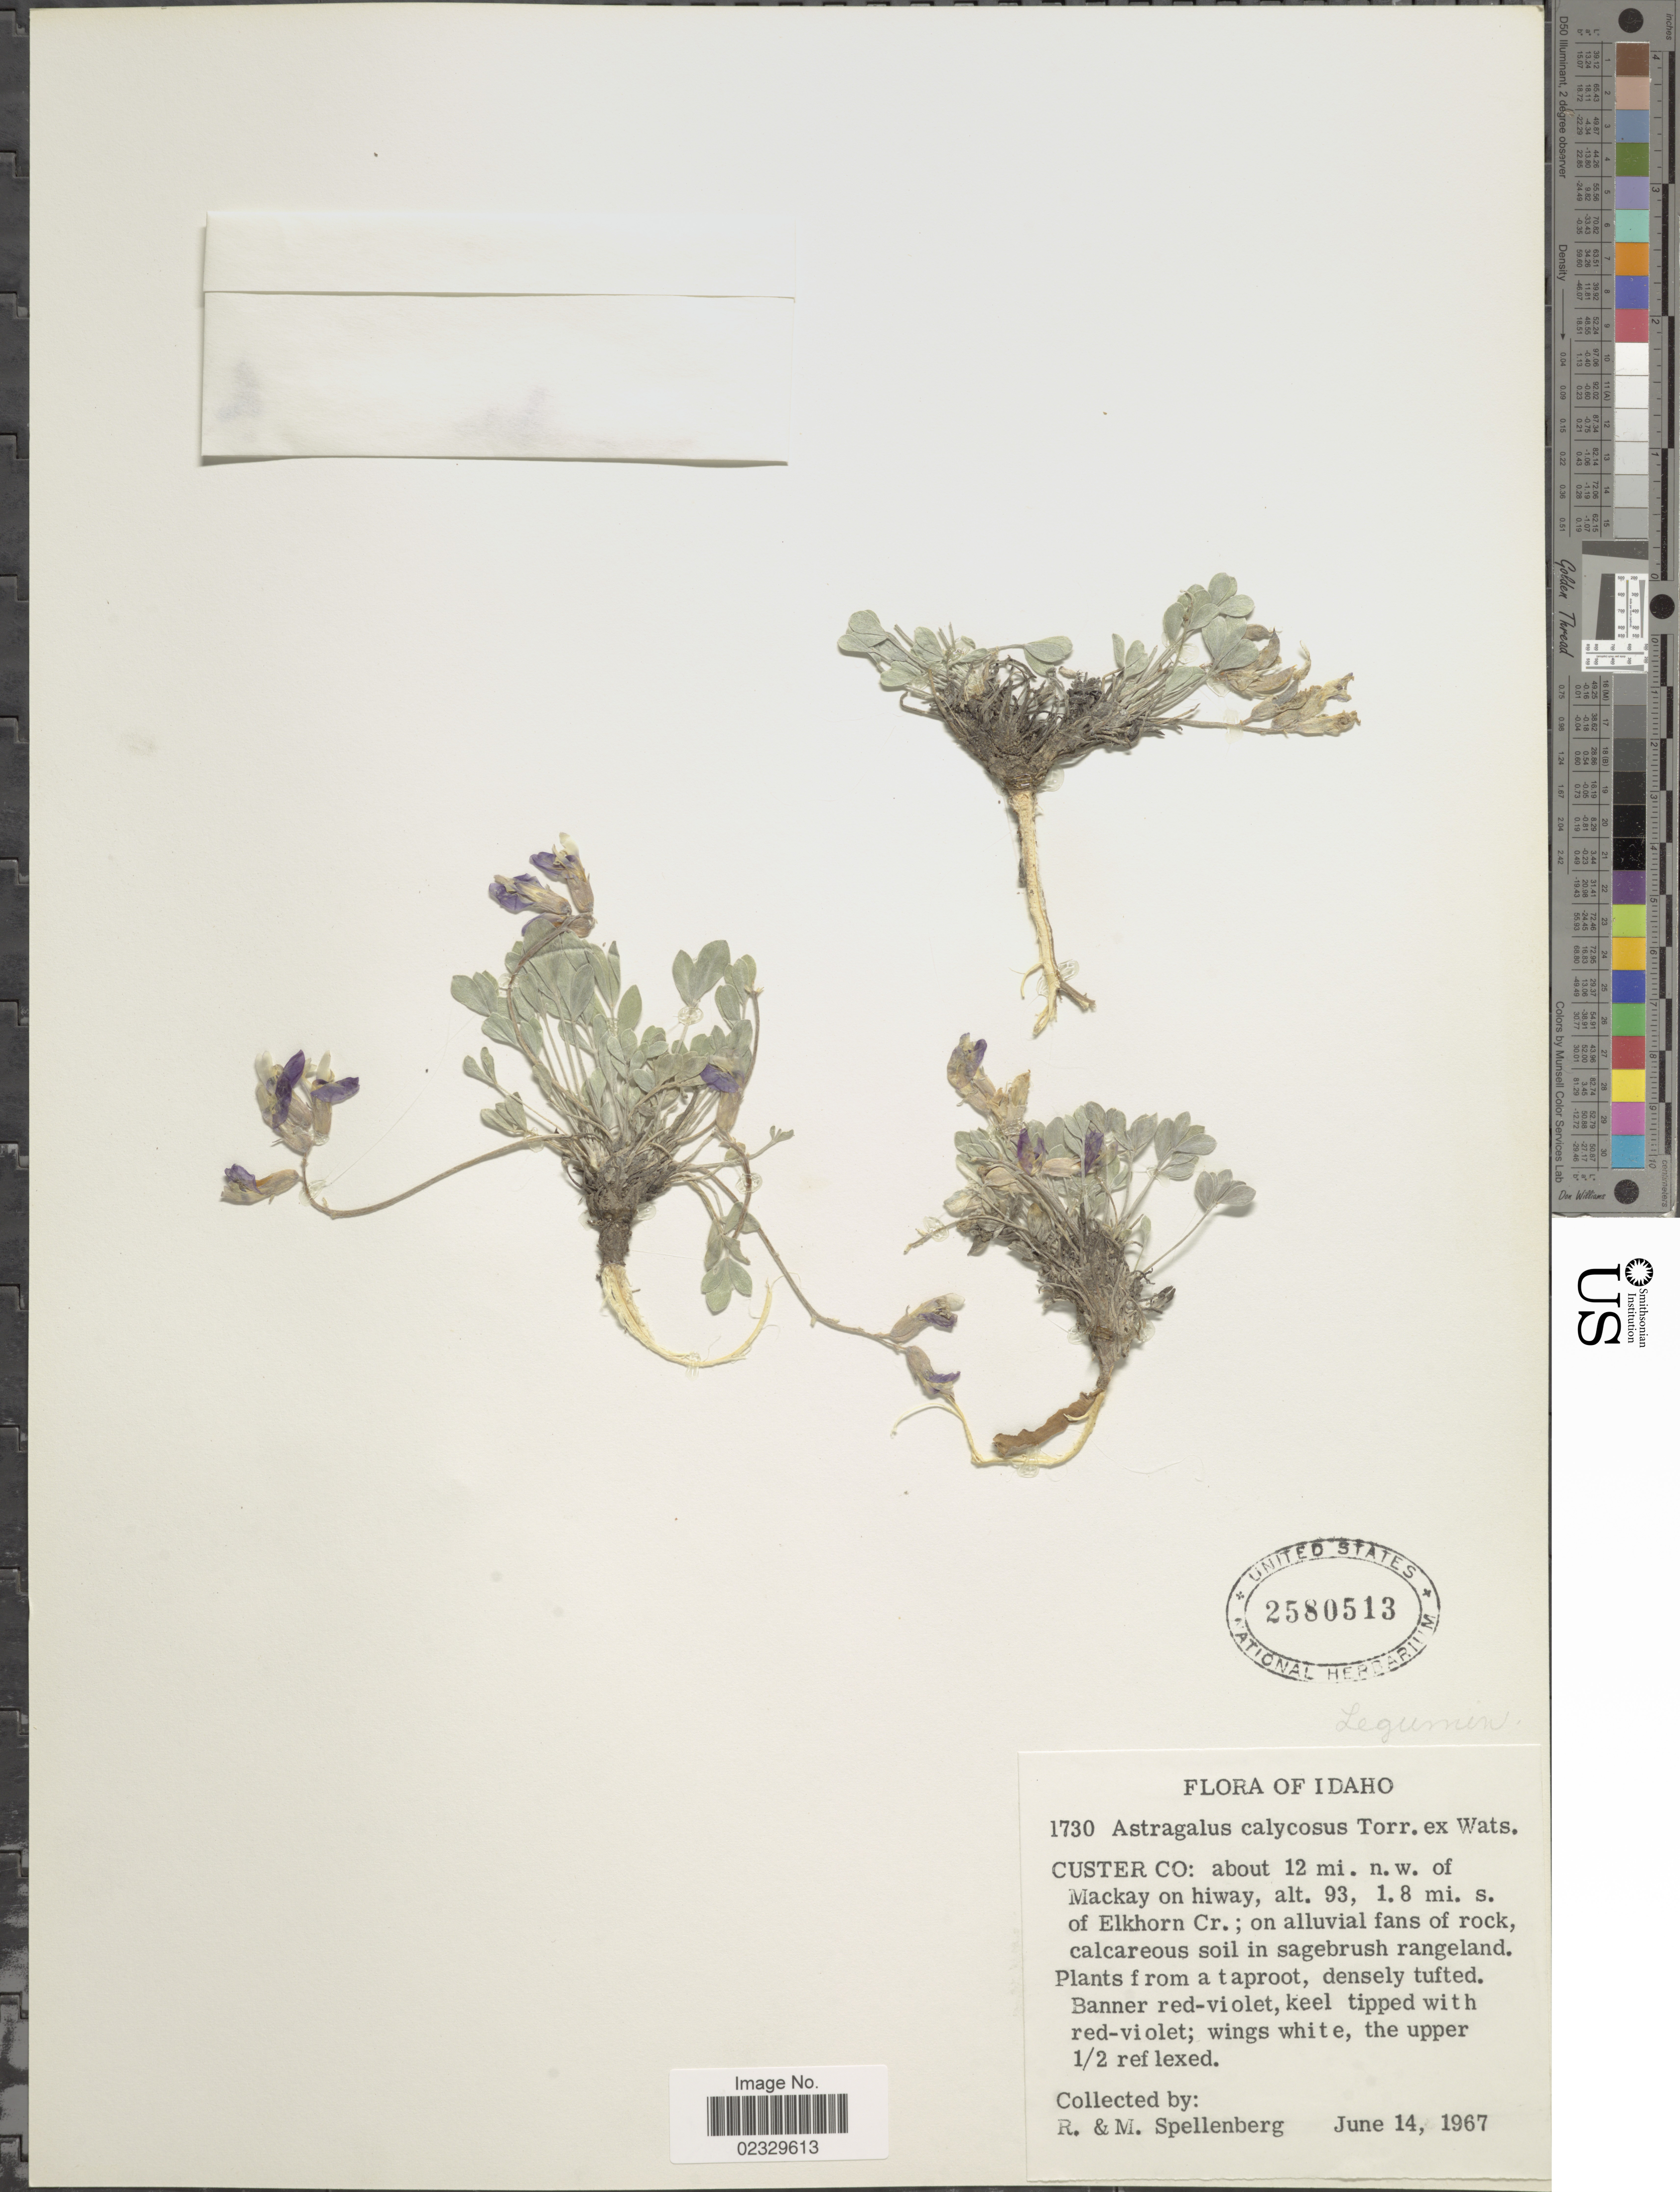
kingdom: Plantae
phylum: Tracheophyta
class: Magnoliopsida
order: Fabales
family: Fabaceae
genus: Astragalus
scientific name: Astragalus calycosus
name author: Torr. ex S. Watson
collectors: R. Spellenberg & Spellenberg, M.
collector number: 1730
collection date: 1967-06-14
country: United States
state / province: Idaho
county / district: Custer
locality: about 12 mi. n.w. of Mackay on hiway, 1.8 mi. s. of Elkhorn Cr.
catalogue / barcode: US 2580513